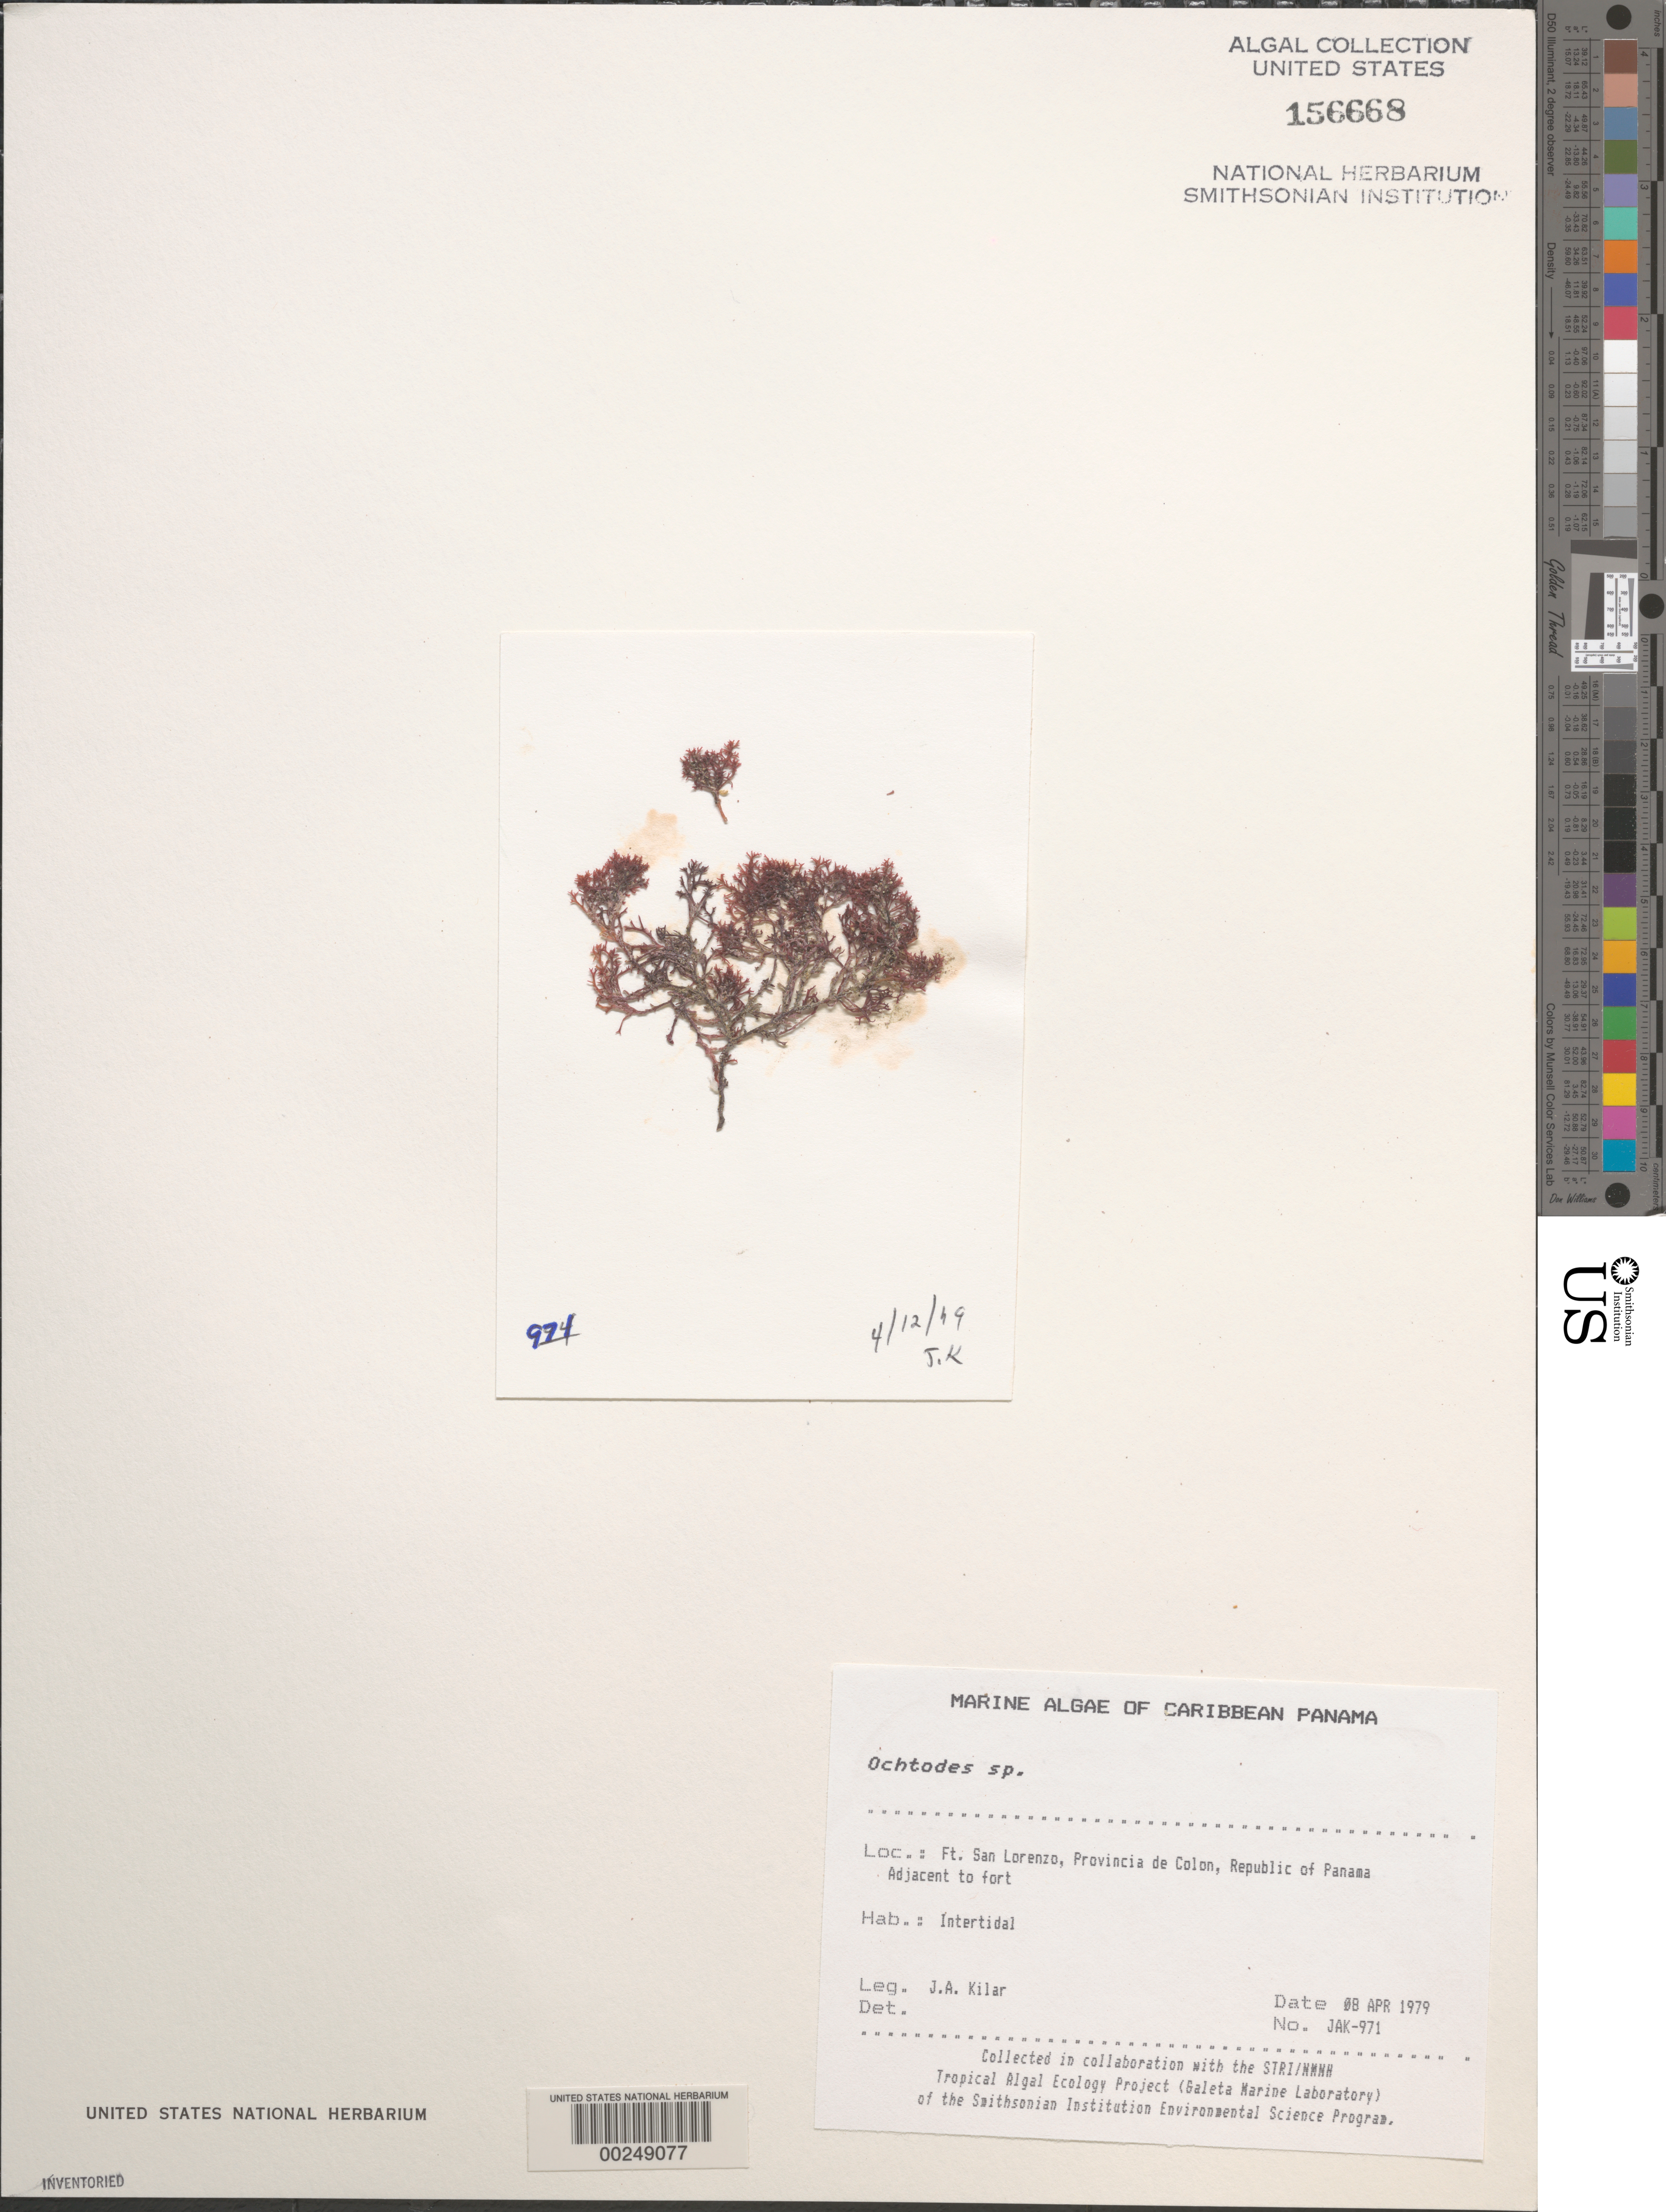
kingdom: Plantae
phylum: Rhodophyta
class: Florideophyceae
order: Gigartinales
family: Rhizophyllidaceae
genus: Ochtodes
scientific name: Ochtodes sp.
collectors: J. A. Kilar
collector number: JAK-971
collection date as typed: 08 Apr 1979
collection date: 1979-04-08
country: Panama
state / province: Colón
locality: Fort San Lorenzo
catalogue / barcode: US 156668